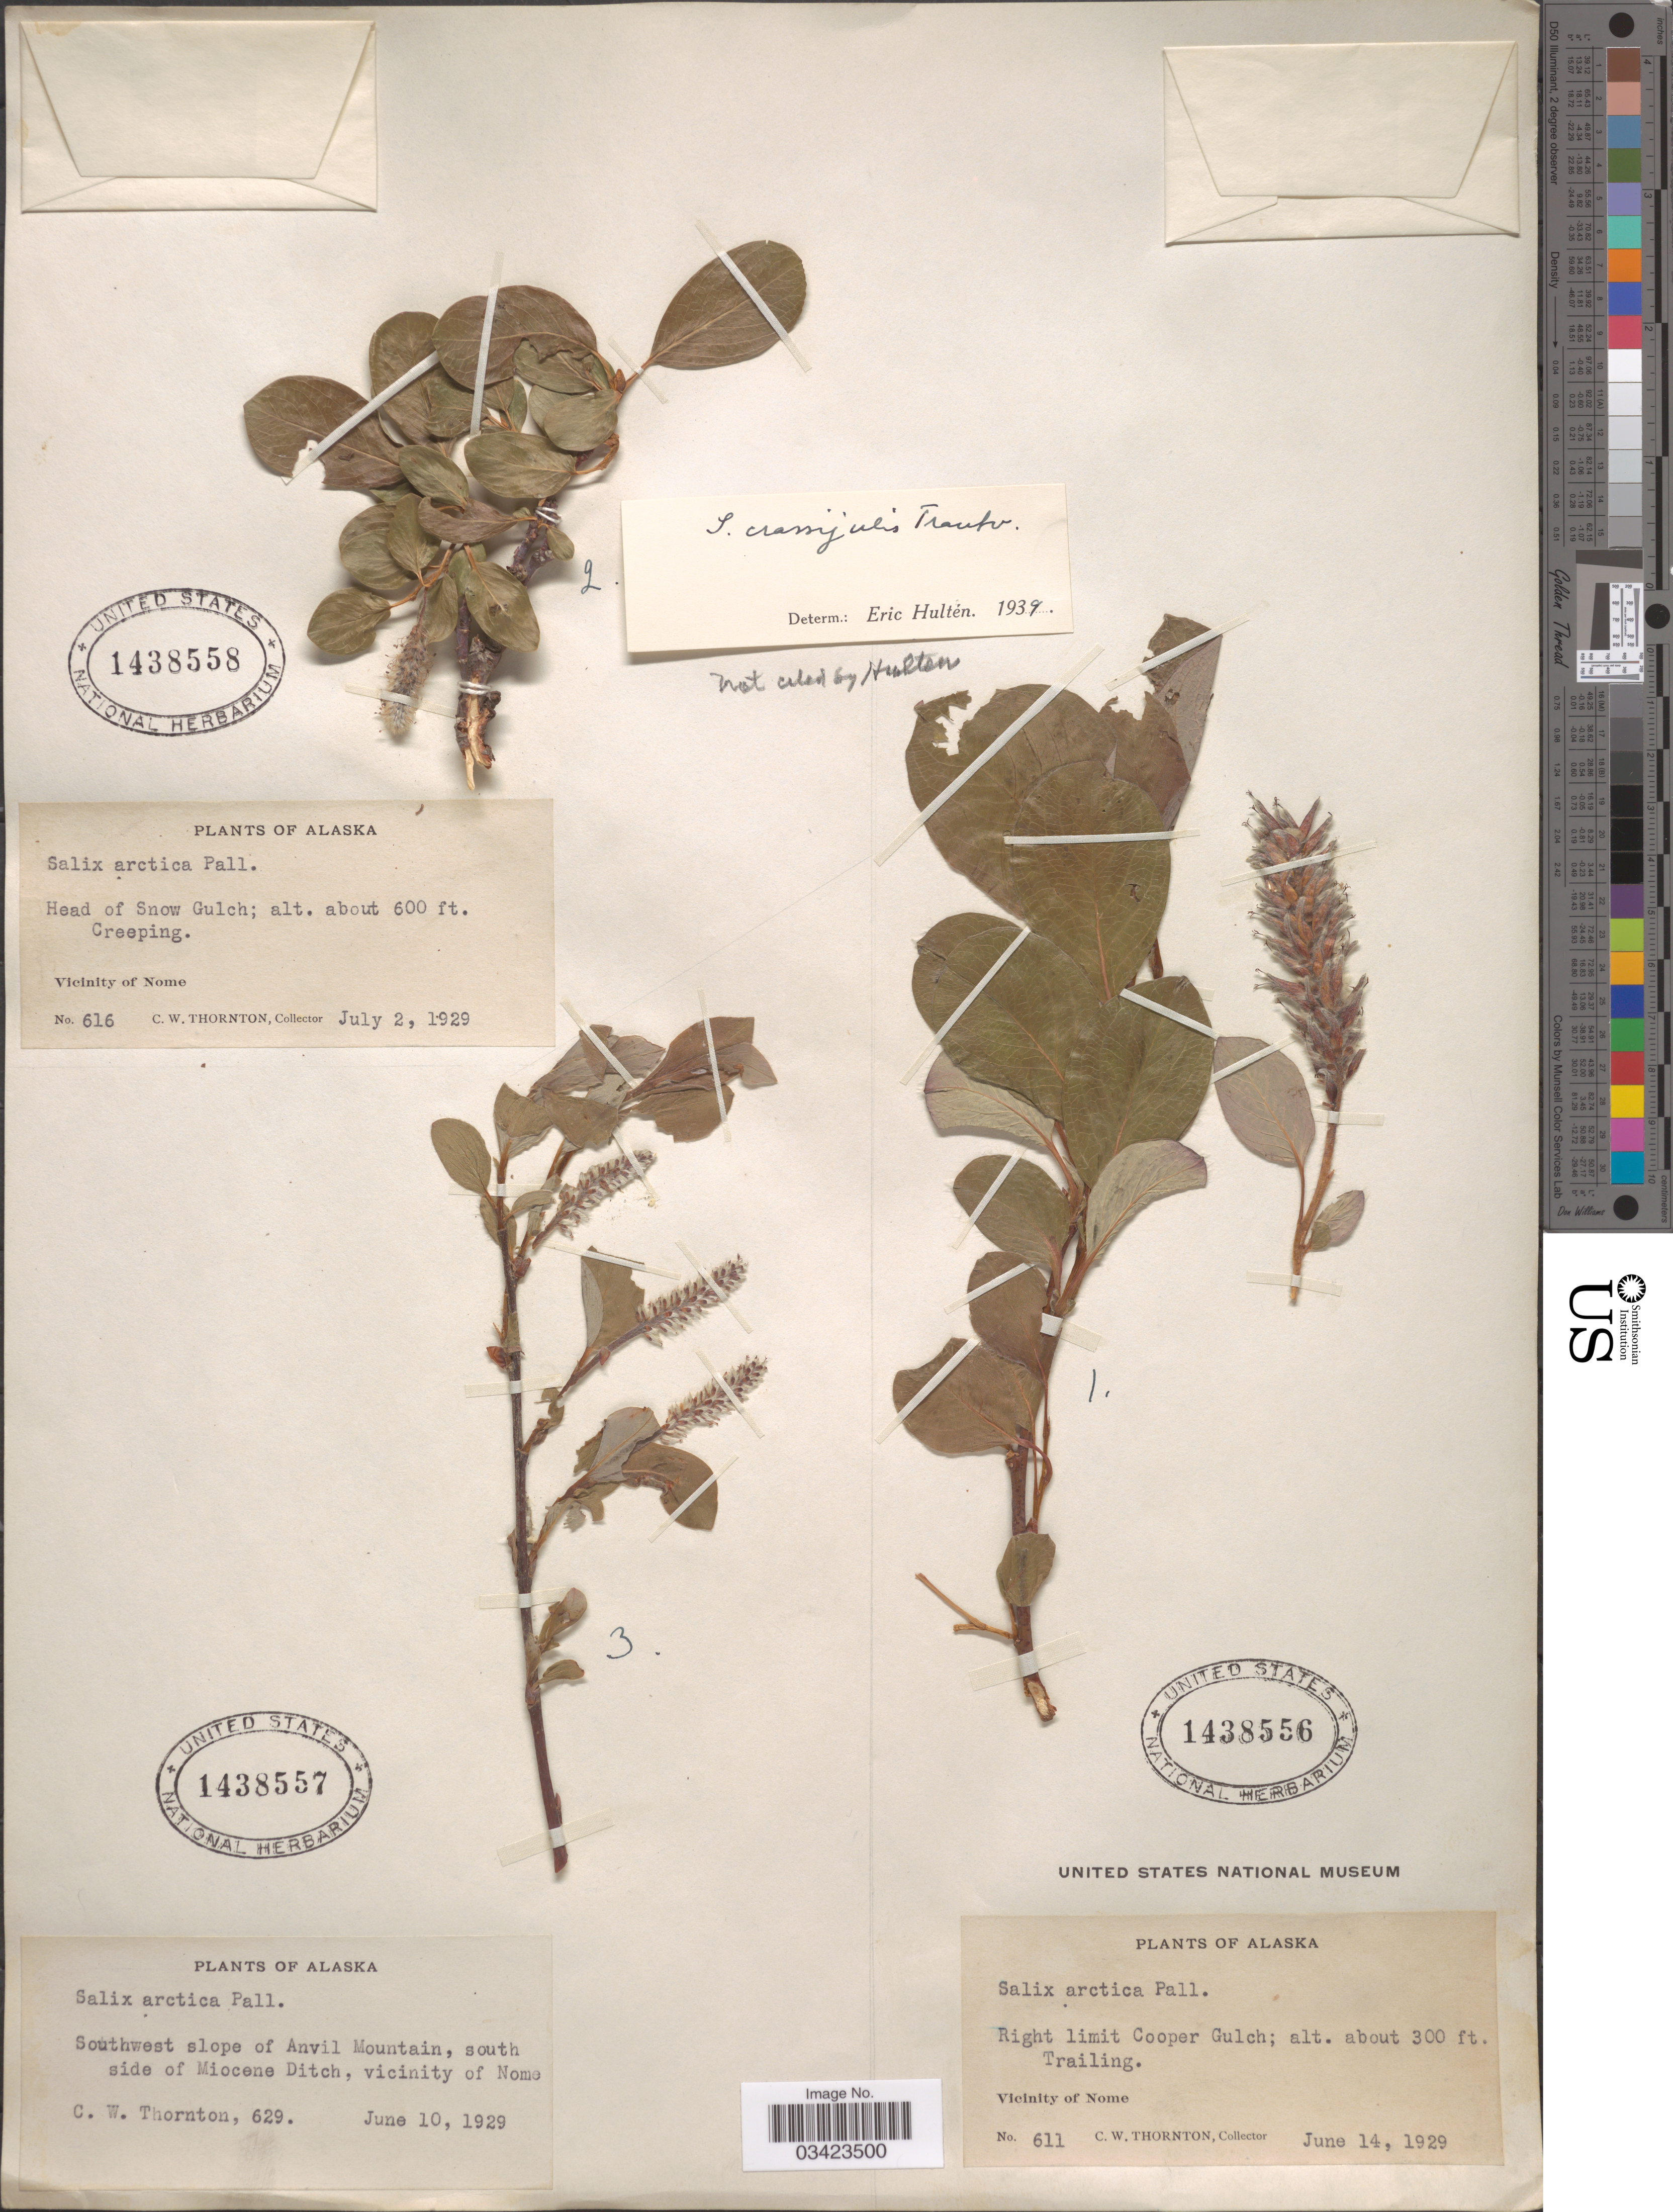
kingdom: Plantae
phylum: Tracheophyta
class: Magnoliopsida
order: Malpighiales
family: Salicaceae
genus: Salix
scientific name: Salix arctica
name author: Pall.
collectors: C. Thornton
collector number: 629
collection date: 1929-06-10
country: United States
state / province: Alaska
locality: Southwest slope of Anvil Mountain, south side of Miocene Ditch, vicinity of Nome.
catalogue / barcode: US 1438557-3